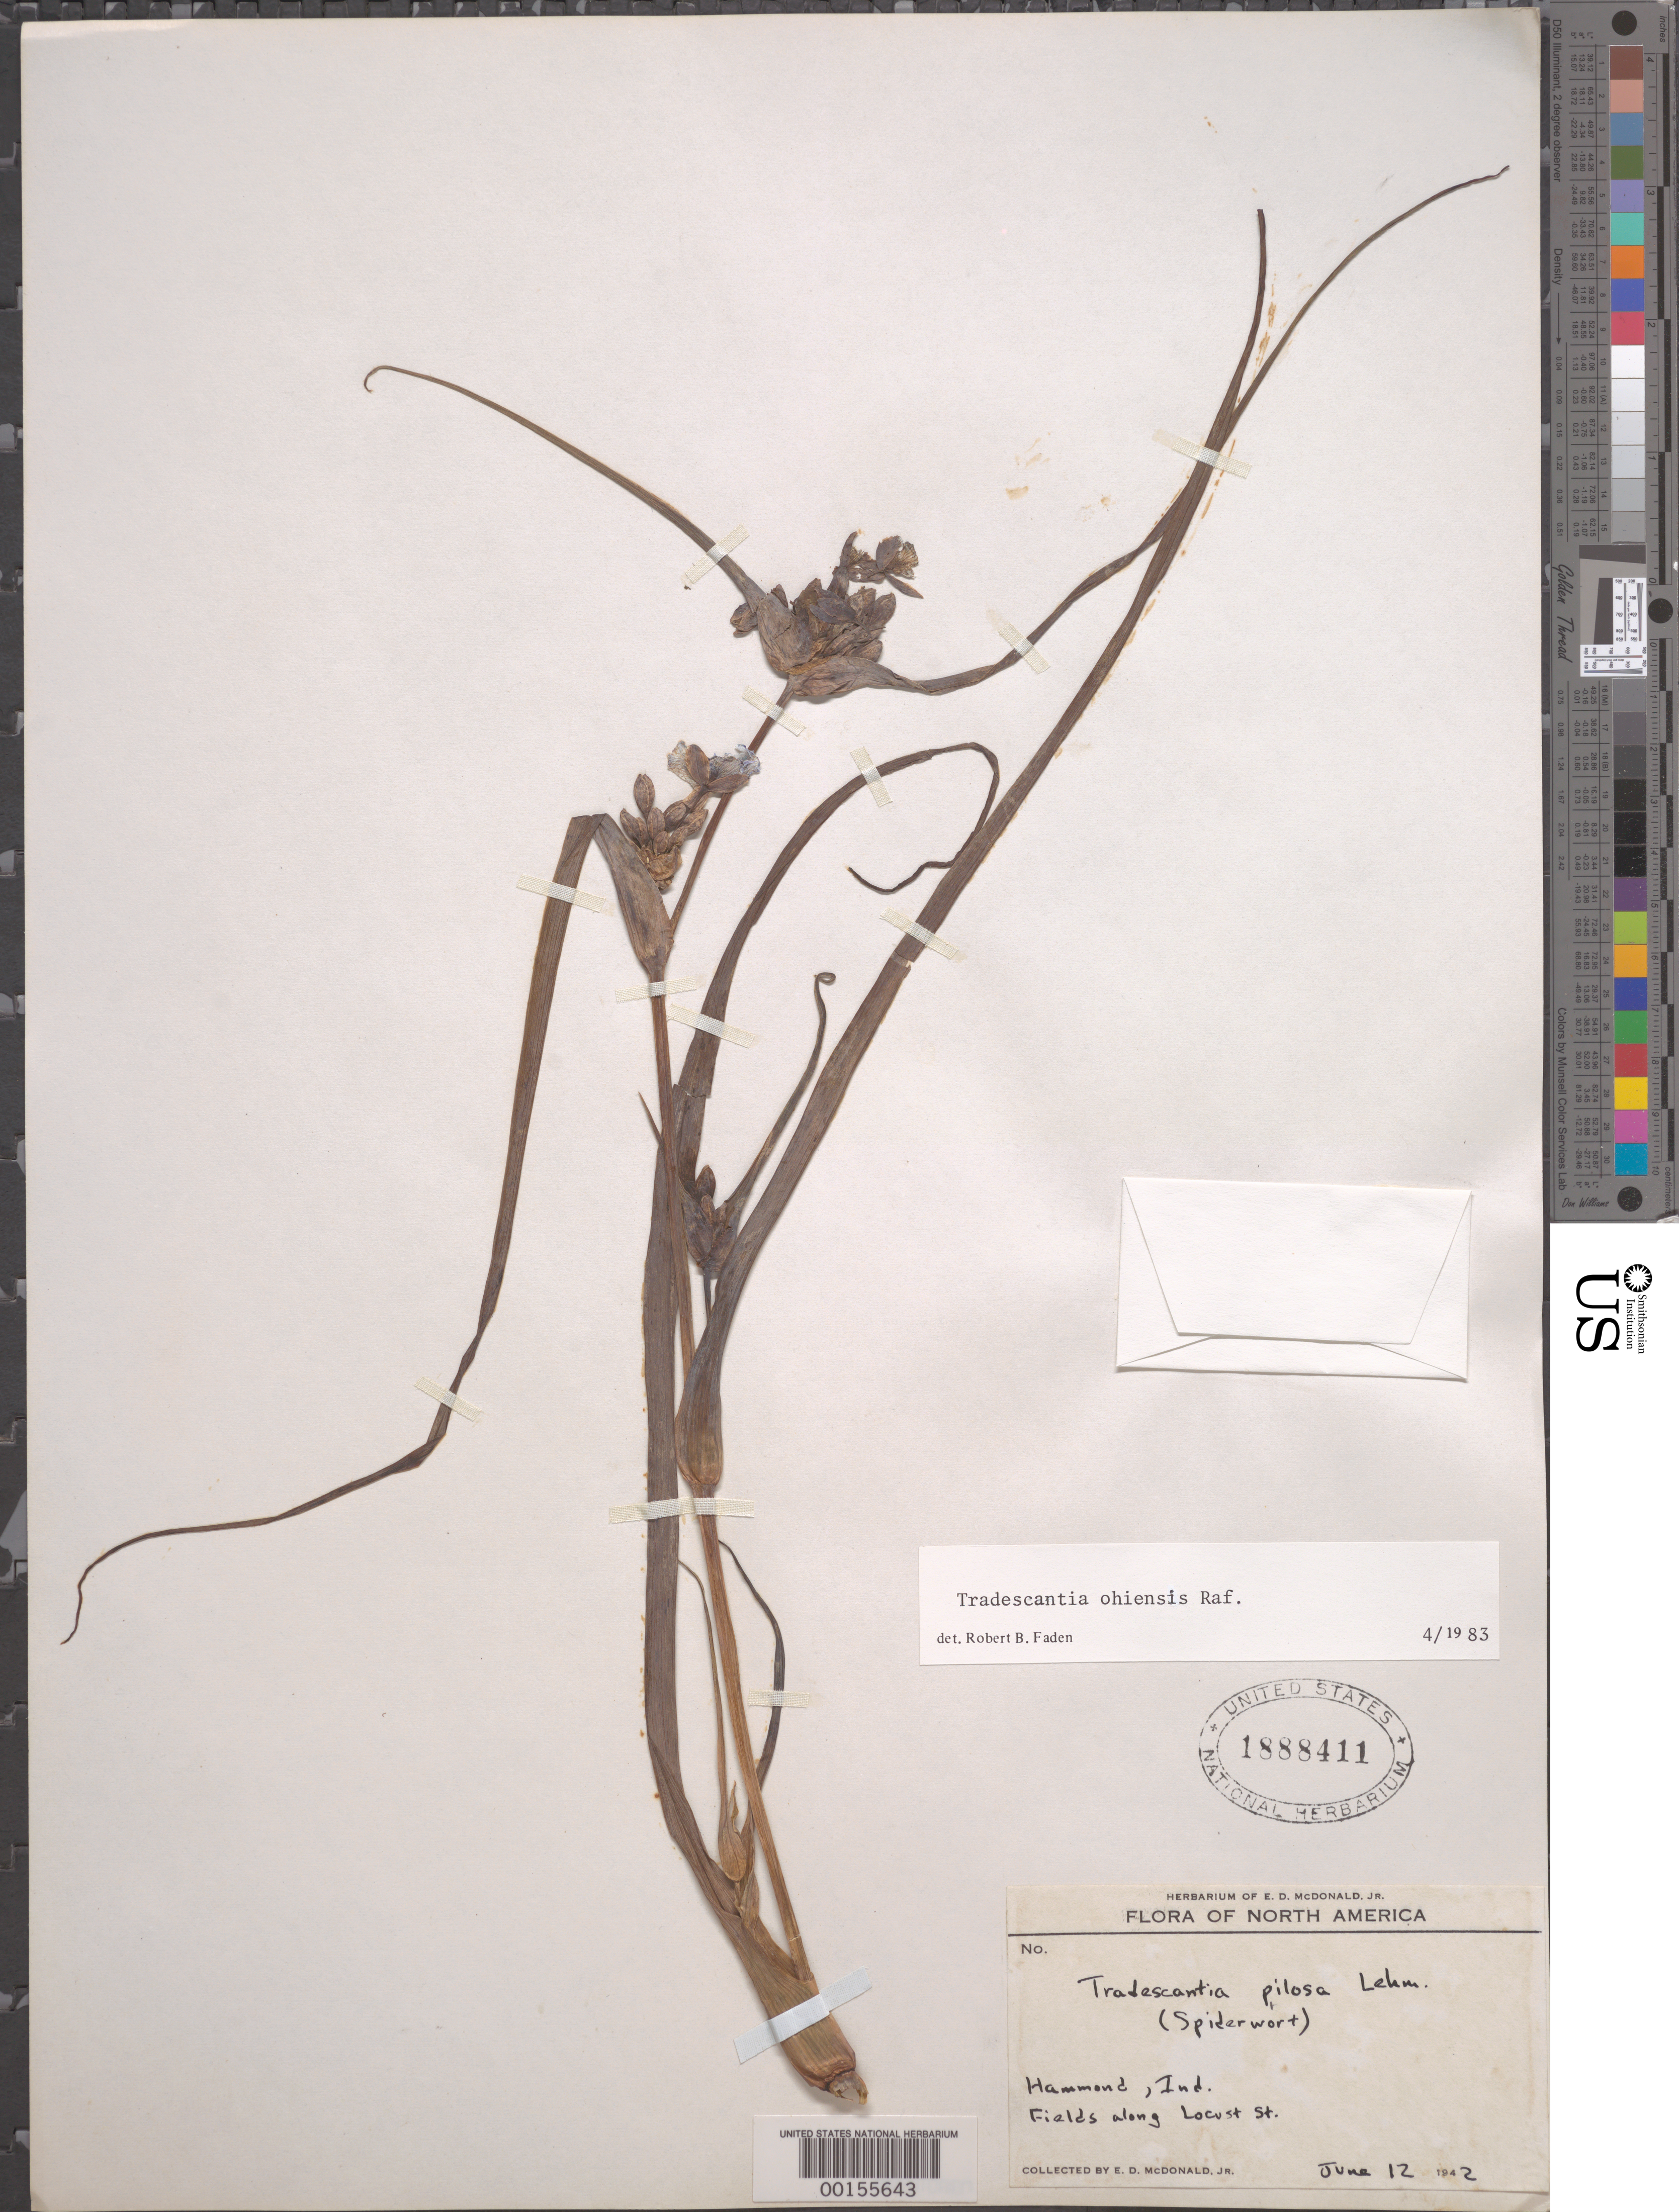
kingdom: Plantae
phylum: Tracheophyta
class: Liliopsida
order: Commelinales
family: Commelinaceae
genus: Tradescantia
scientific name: Tradescantia ohiensis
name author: Raf.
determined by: Faden, Robert B., (US), Smithsonian Institution - National Museum of Natural History (UNITED STATES)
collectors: E. D. McDonald Jr.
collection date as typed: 12 Jun 1942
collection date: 1942-06-12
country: United States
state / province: Indiana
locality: Hammond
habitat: Roadside fields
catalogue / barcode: US 1888411